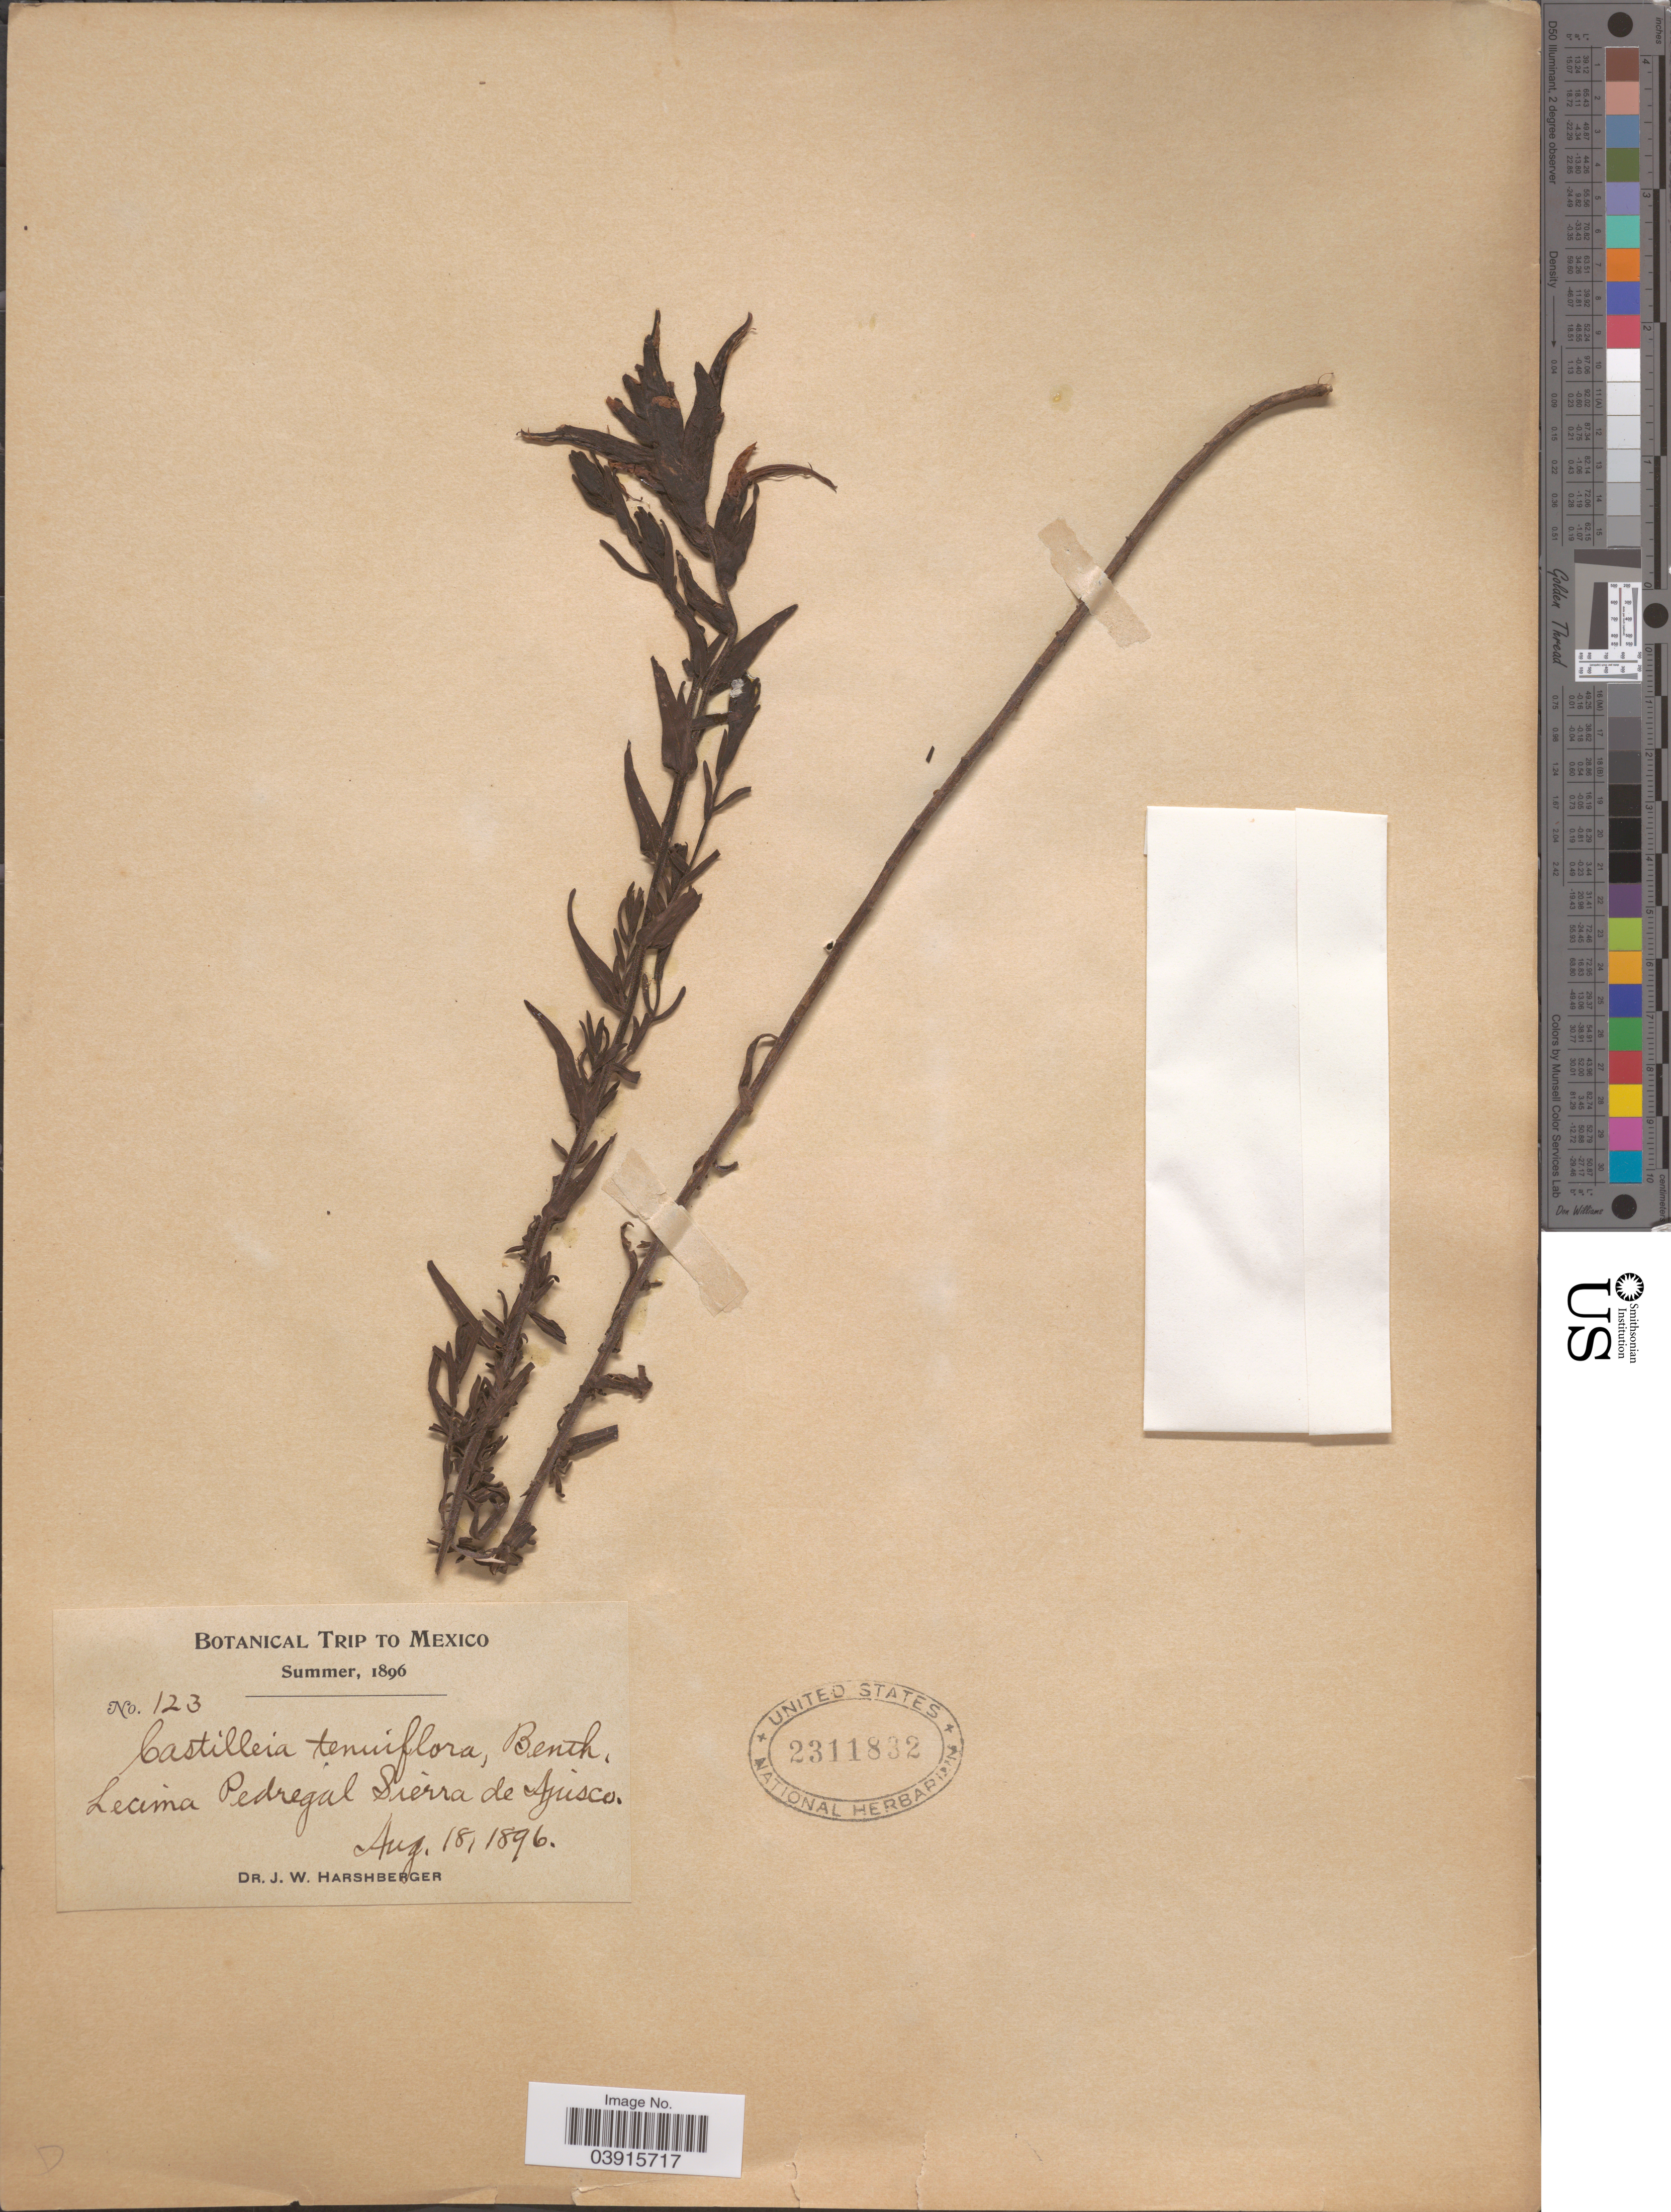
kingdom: Plantae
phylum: Tracheophyta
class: Magnoliopsida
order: Lamiales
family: Orobanchaceae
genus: Castilleja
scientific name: Castilleja tenuiflora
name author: Benth.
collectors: J. W. Harshberger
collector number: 123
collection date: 1896-08-18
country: Mexico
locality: Lecima Pedregal Sierra de Ajusco.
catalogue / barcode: US 2311832